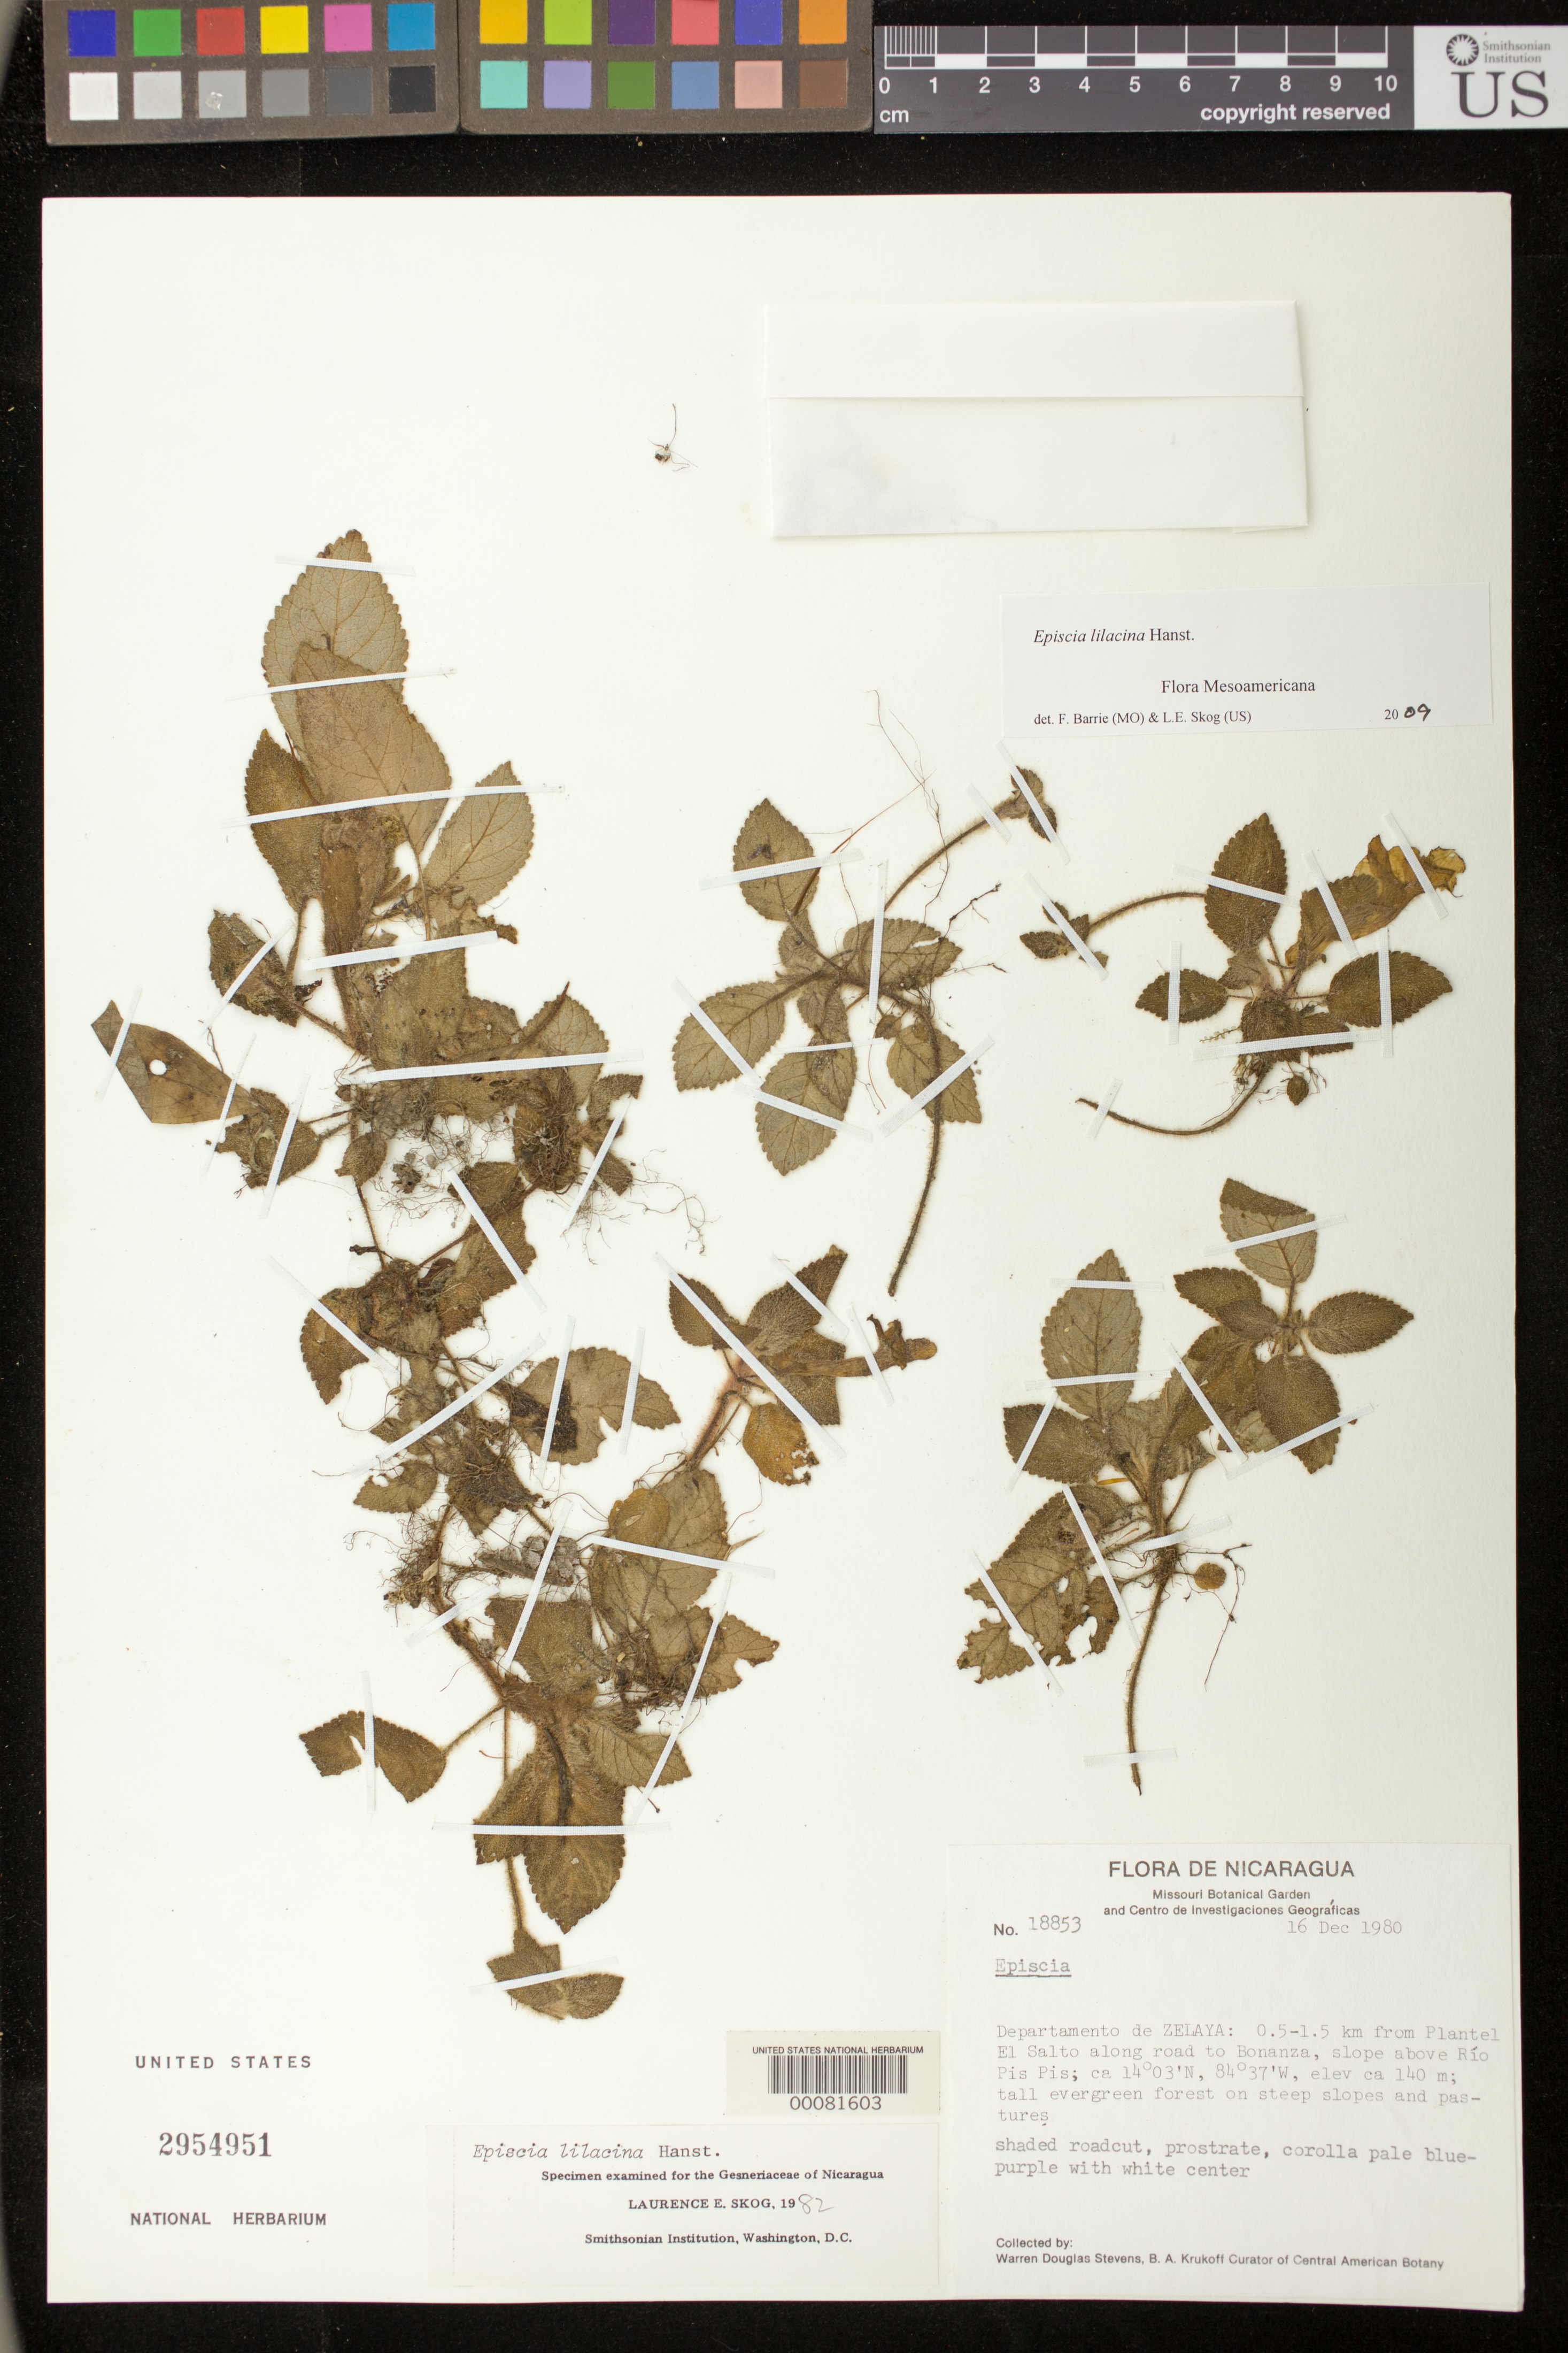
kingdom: Plantae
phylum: Tracheophyta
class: Magnoliopsida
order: Lamiales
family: Gesneriaceae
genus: Episcia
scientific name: Episcia lilacina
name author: Hanst.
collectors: W. D. Stevens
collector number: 18853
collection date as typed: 16 Dec 1980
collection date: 1980-12-16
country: Nicaragua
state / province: Atlántico Norte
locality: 0.5-1.5 km from Plantel El Salto along road to Bonanza, slope above Rio Pis Pis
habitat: Tall evergreen forest on steep slopes and pastures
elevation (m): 140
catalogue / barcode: US 2954951